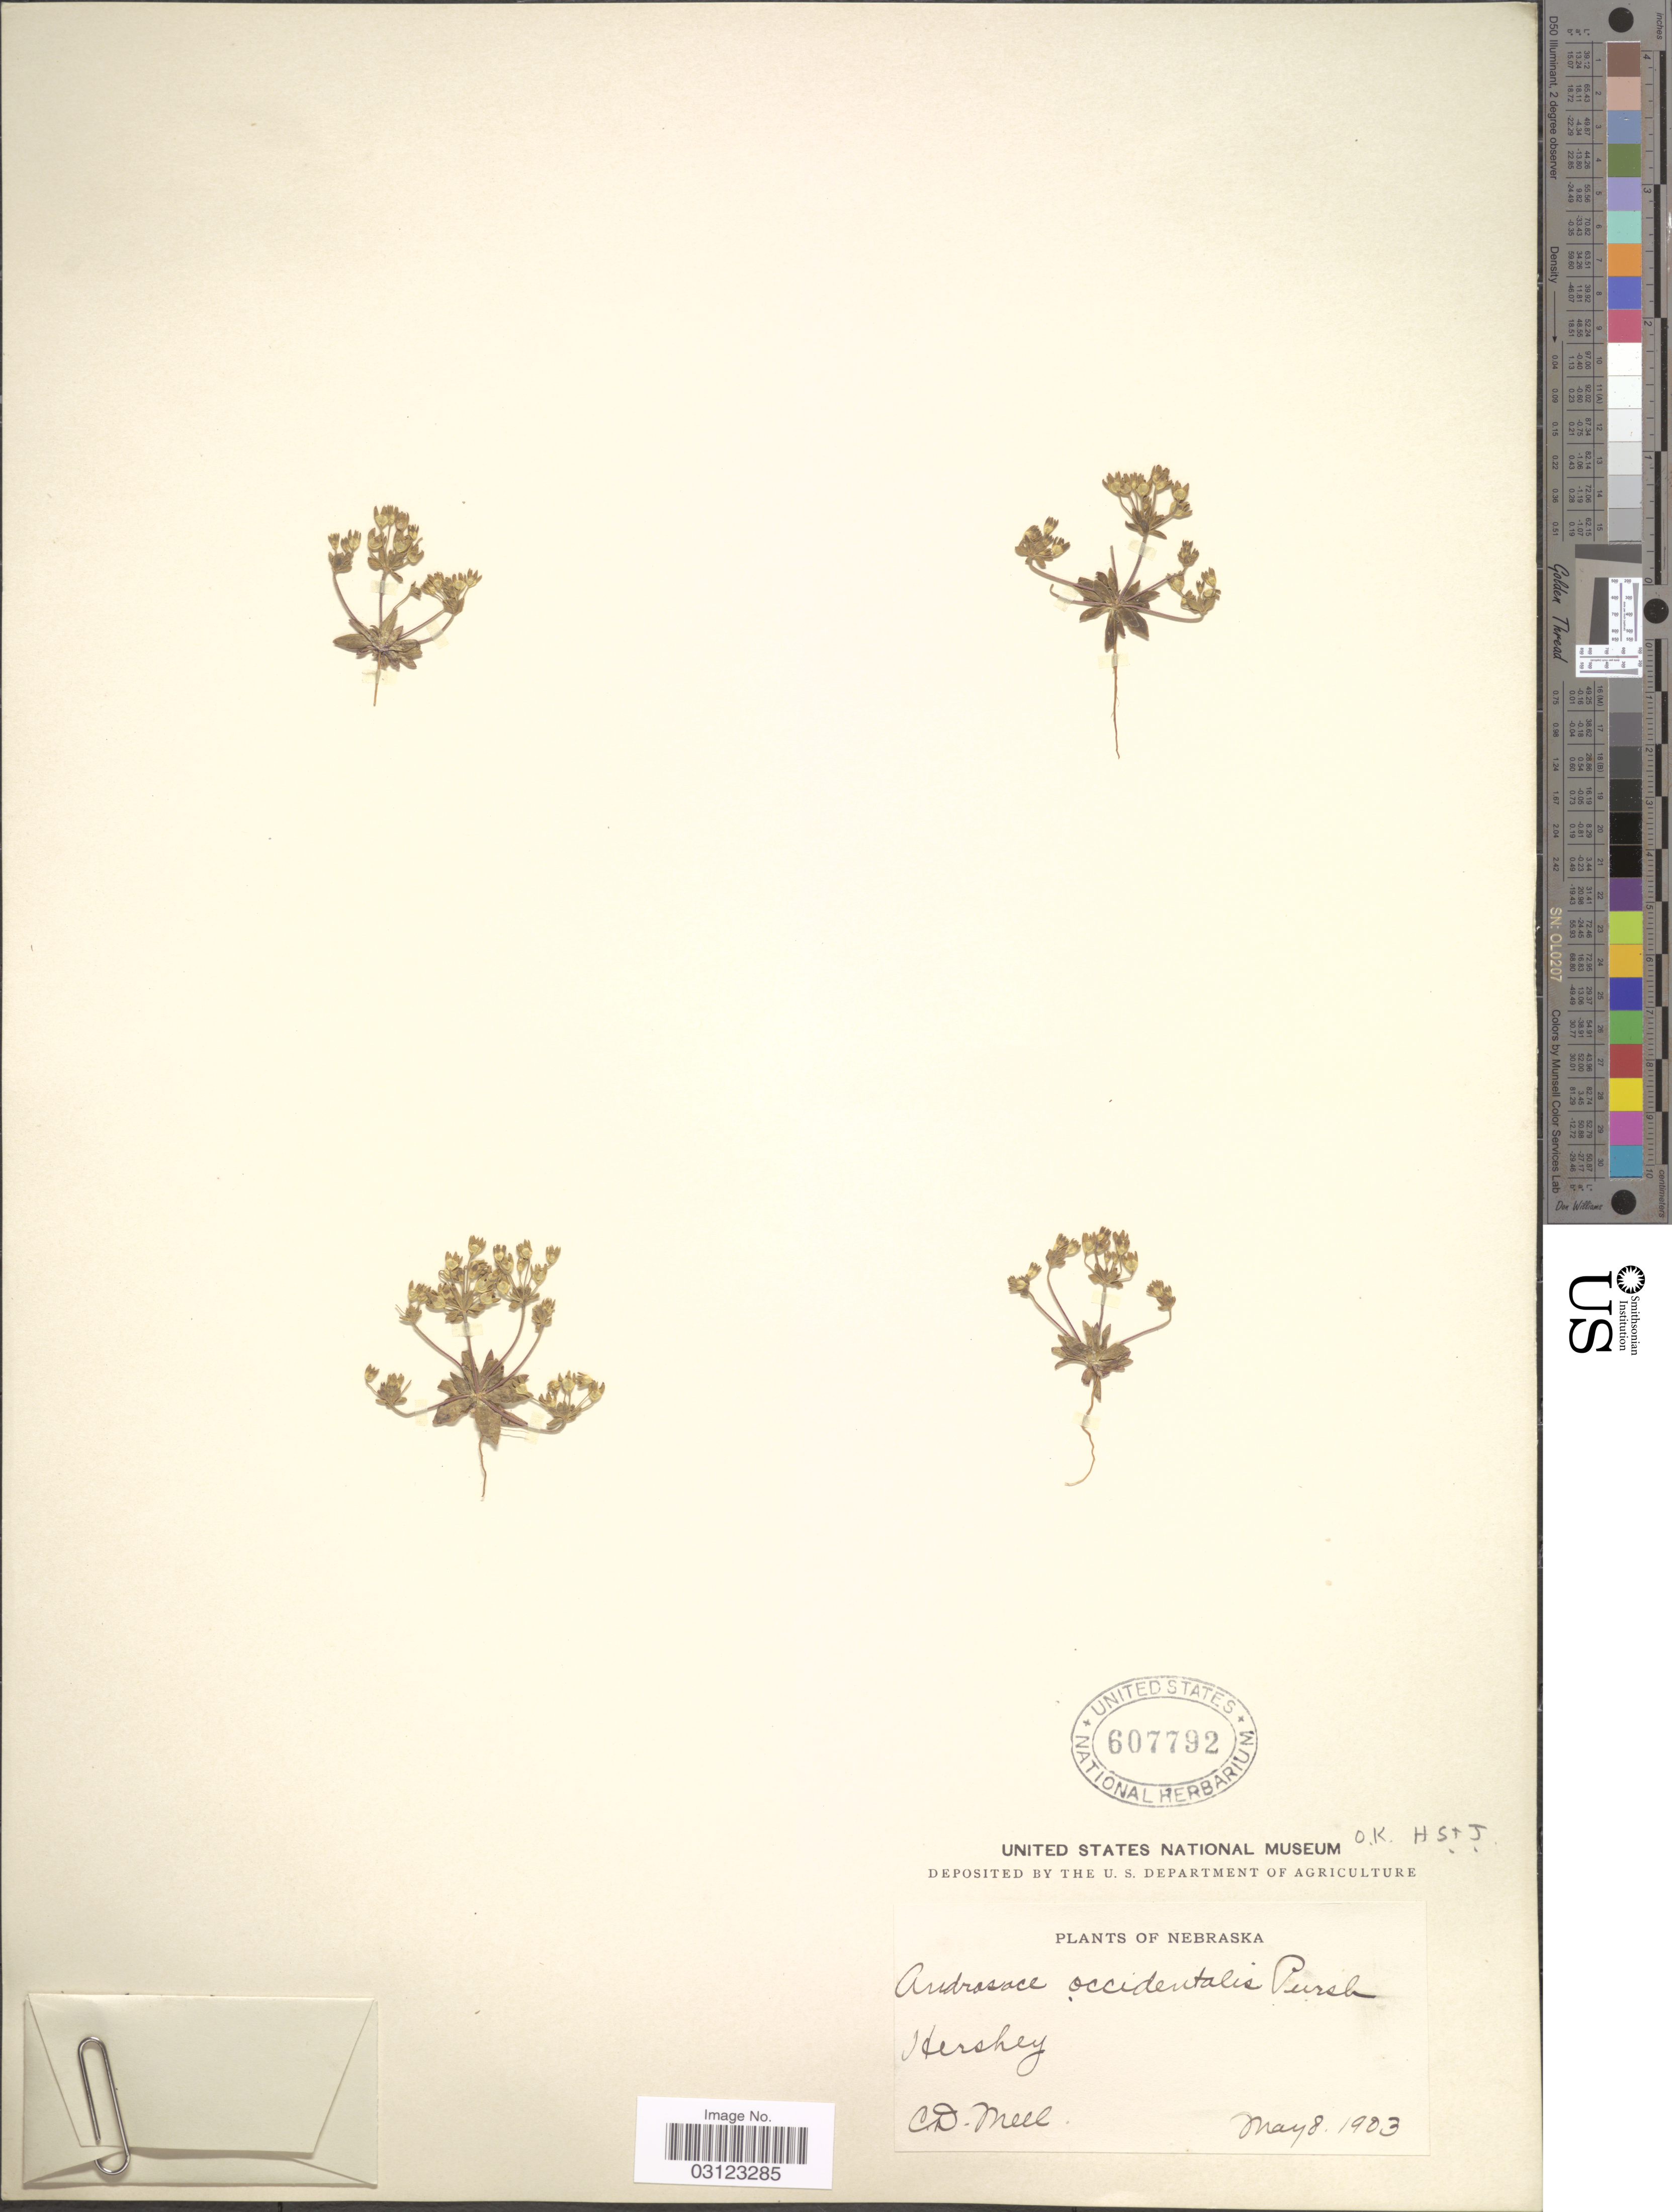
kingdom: Plantae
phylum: Tracheophyta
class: Magnoliopsida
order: Ericales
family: Primulaceae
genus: Androsace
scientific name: Androsace occidentalis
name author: (Pursh) Pursh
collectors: C. D. Mell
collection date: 1903-05-08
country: United States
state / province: Nebraska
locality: Hershey.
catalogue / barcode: US 607792